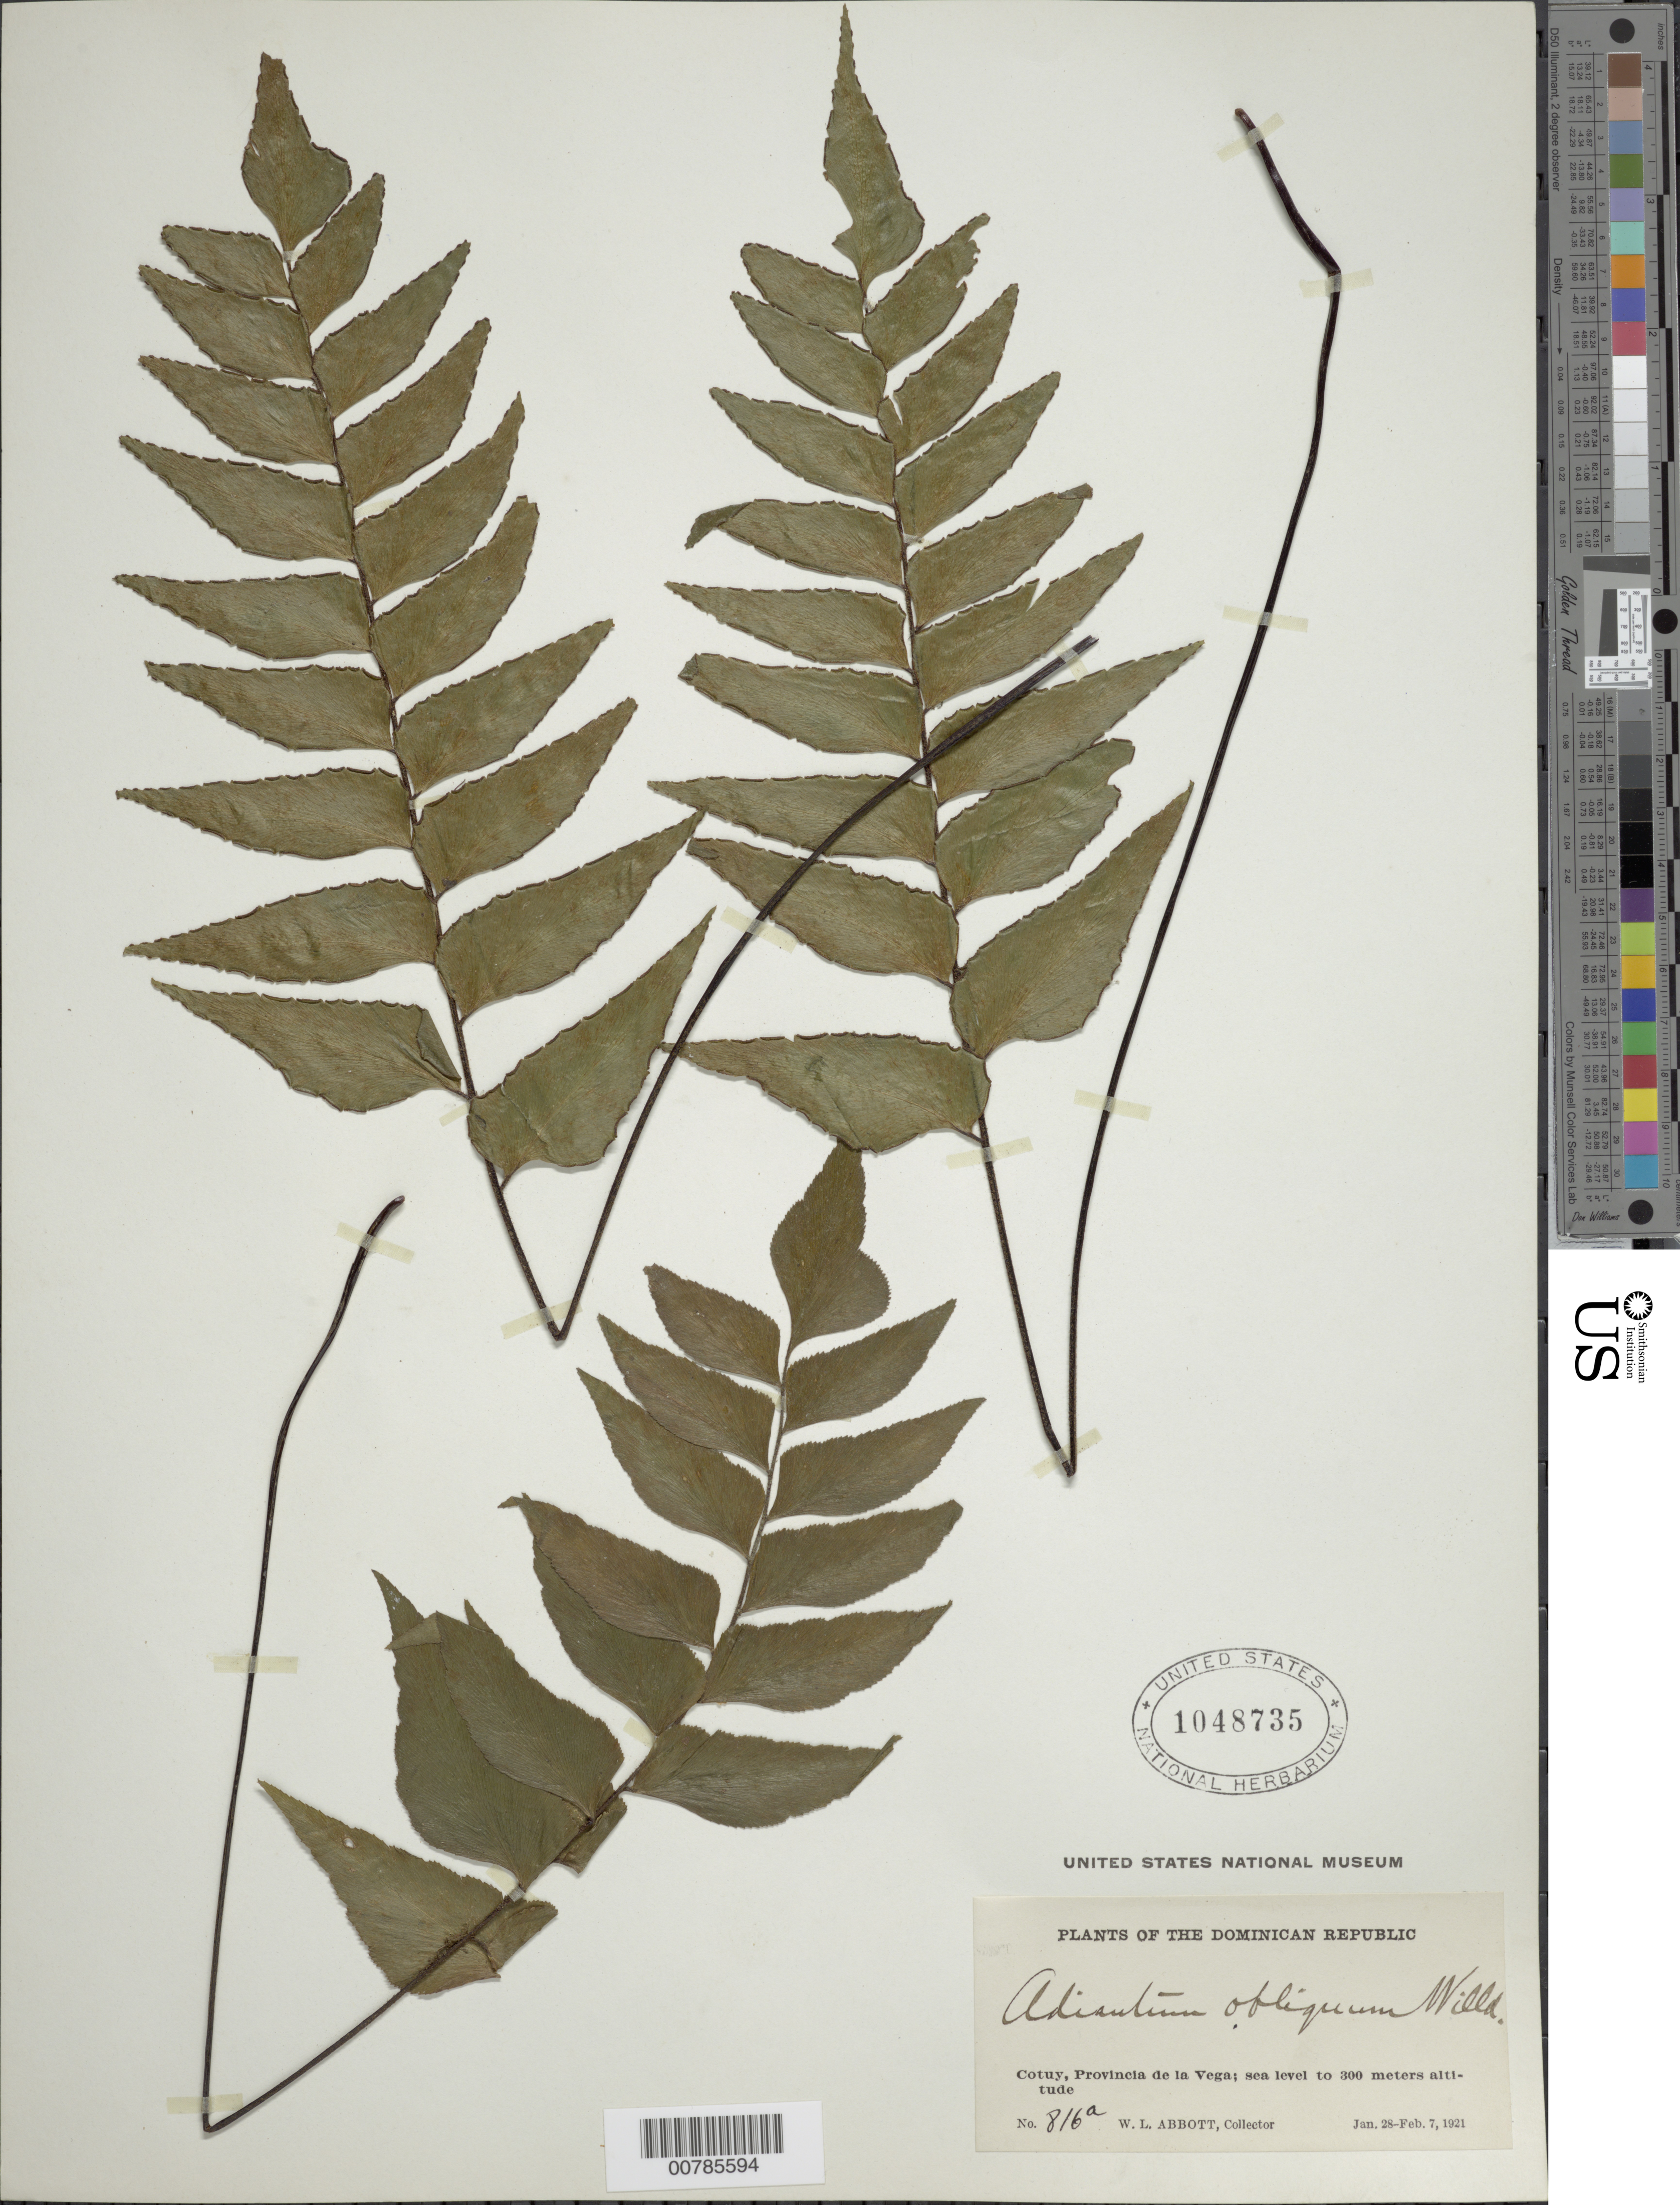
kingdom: Plantae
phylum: Tracheophyta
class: Polypodiopsida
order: Polypodiales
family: Pteridaceae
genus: Adiantum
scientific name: Adiantum obliquum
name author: Willd.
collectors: W. L. Abbott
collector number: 816a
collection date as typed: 28 Feb 1910 07 Feb 1921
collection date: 1910-02-28/1921-02-07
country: Dominican Republic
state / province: La Vega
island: Hispaniola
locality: Cotuy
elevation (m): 0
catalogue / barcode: US 1048735